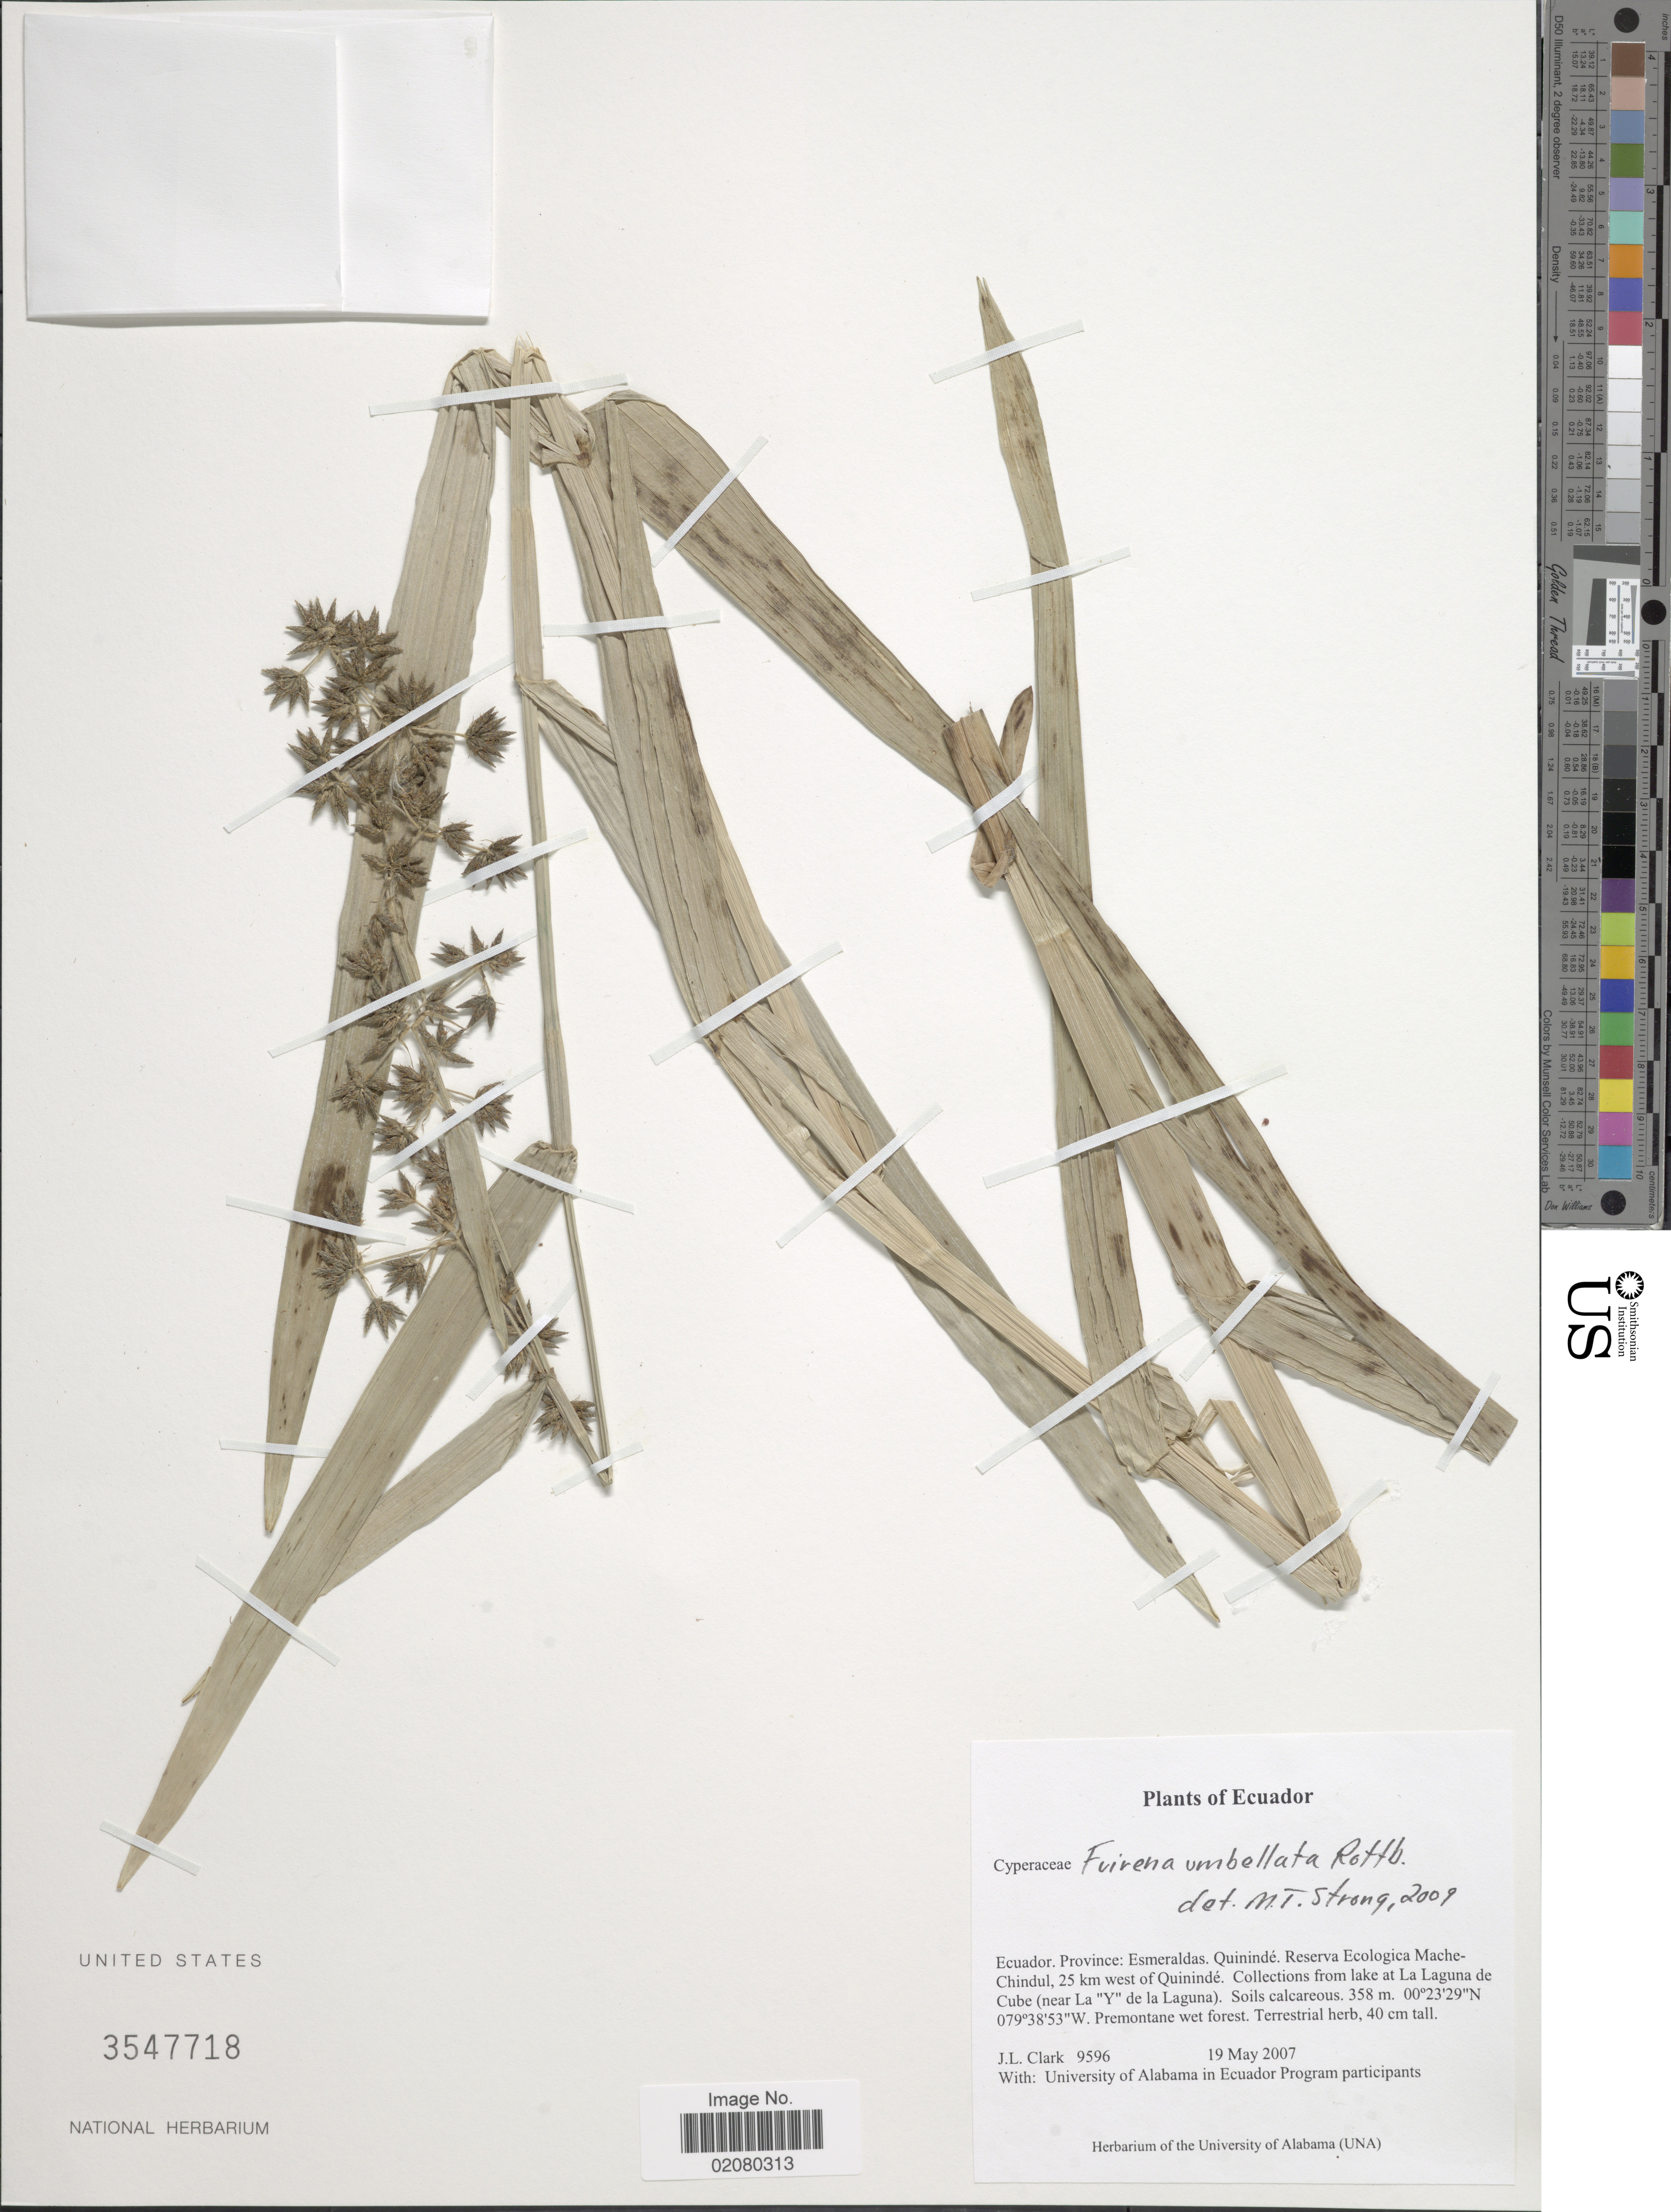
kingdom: Plantae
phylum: Tracheophyta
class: Liliopsida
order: Poales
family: Cyperaceae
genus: Fuirena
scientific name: Fuirena umbellata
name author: Rottb.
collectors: J. L. Clark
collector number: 9596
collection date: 2007-05-19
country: Ecuador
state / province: Esmeraldas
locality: Province: Esmerladas. Quininde. Reserva Ecologica Mache- Chindul, 25 km west of Quininde. Lake at La Laguna de Cube (near La "Y" de la Laguna)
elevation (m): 358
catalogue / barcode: US 3547718